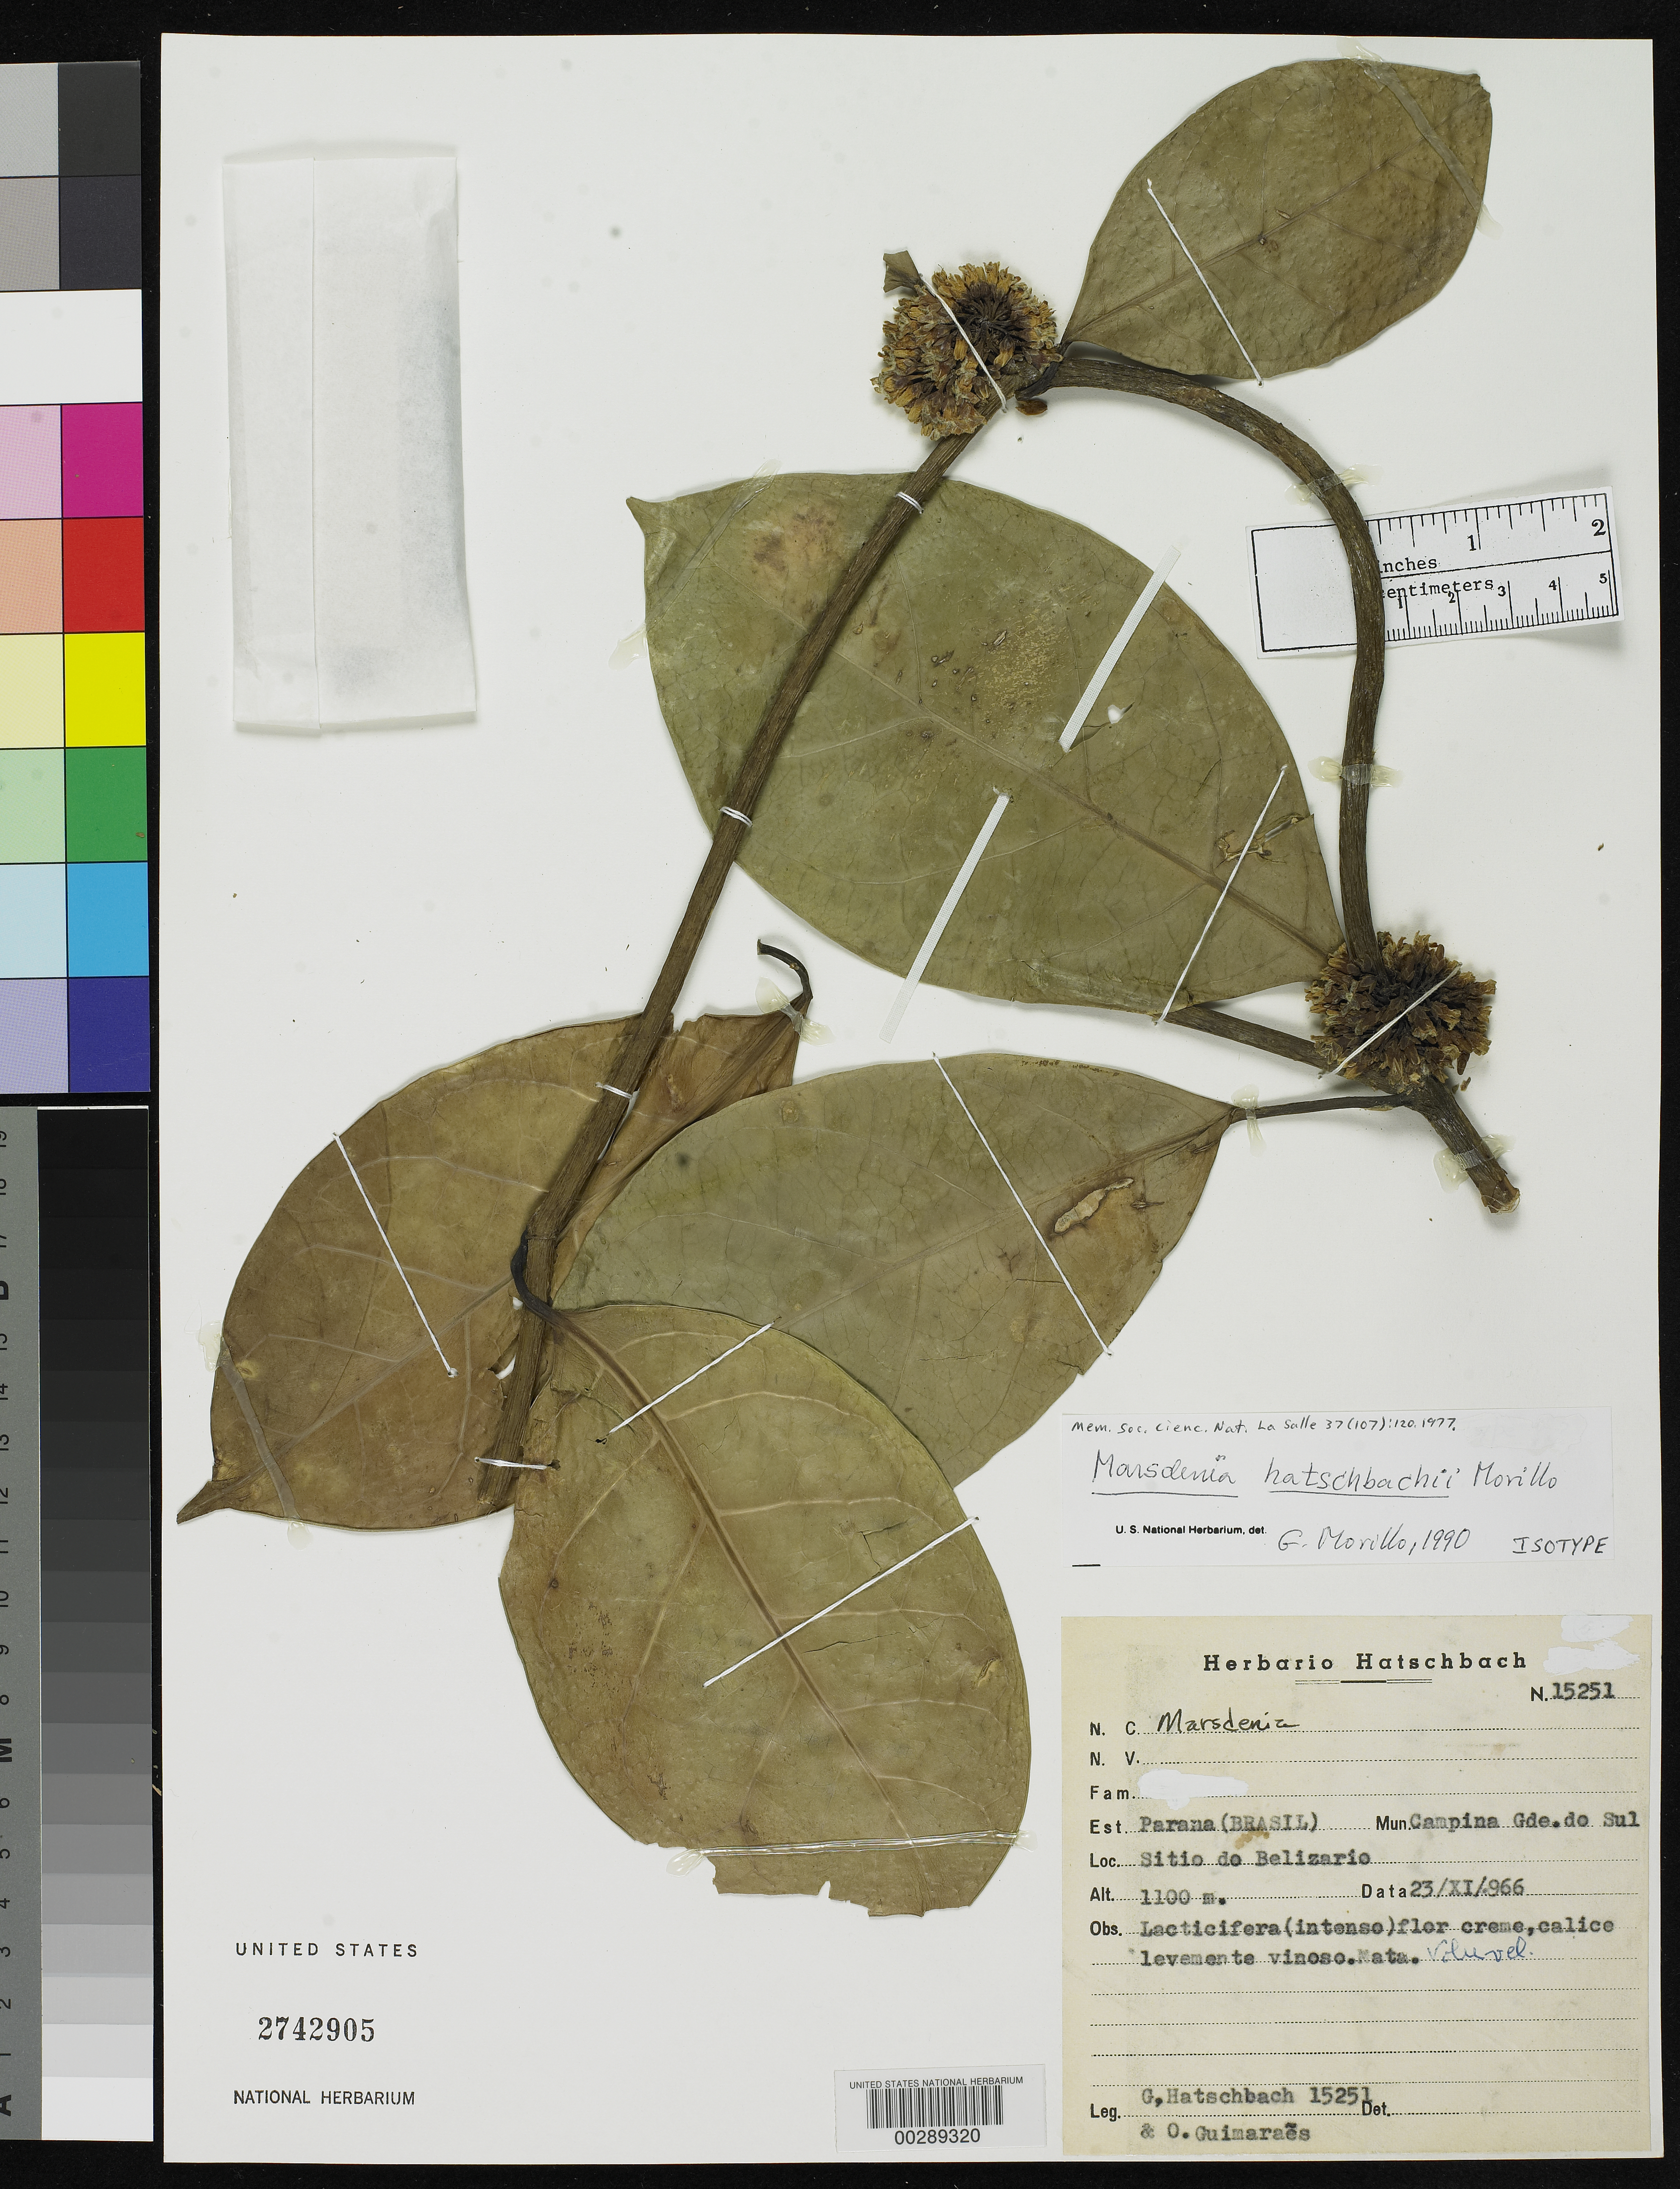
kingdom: Plantae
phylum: Tracheophyta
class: Magnoliopsida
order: Gentianales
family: Apocynaceae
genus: Marsdenia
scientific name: Marsdenia hatschbachii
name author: Morillo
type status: Isotype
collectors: G. Hatschbach & O. A. Guimarães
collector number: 15251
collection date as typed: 23 Nov 1966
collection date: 1966-11-23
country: Brazil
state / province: Paraná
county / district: Campina Grande do Sul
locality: Belizario locality.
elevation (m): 100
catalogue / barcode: US 2742905